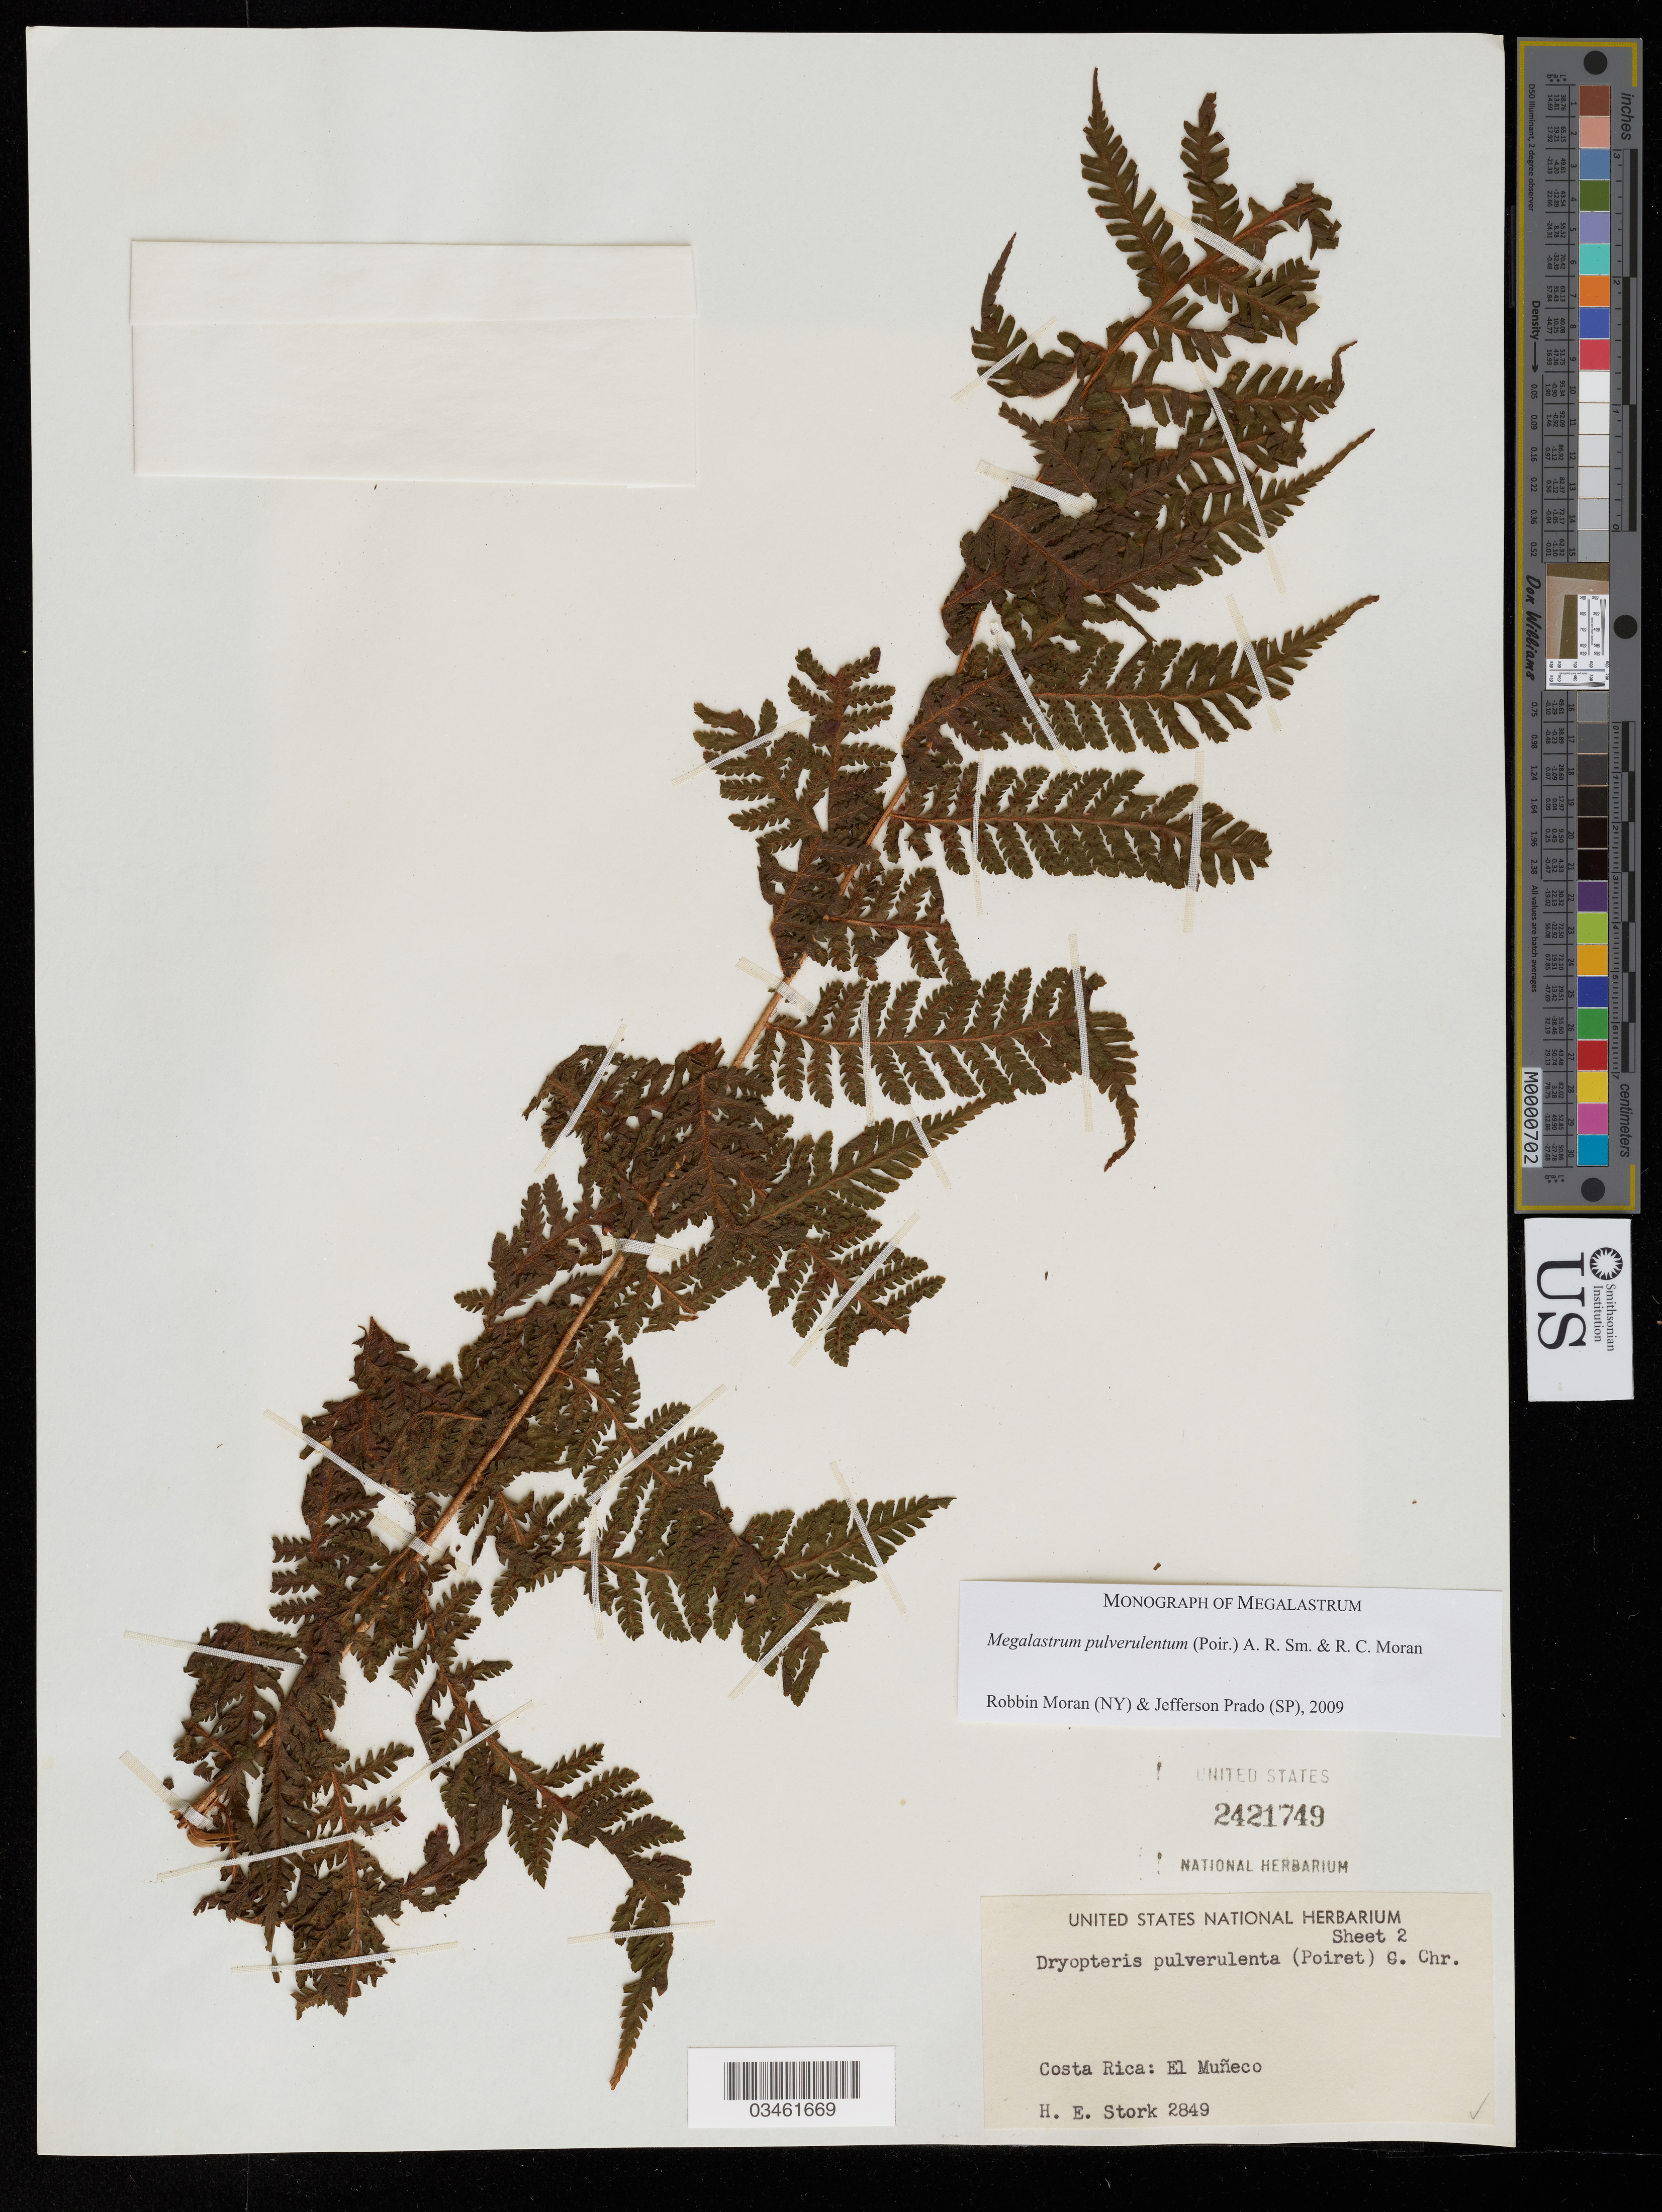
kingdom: Plantae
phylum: Tracheophyta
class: Polypodiopsida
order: Polypodiales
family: Dryopteridaceae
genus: Megalastrum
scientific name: Megalastrum pulverulentum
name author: (Poir.) A.R. Sm. & R.C. Moran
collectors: H. E. Stork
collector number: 2849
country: Costa Rica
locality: El Muñeco.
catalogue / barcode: US 2421749